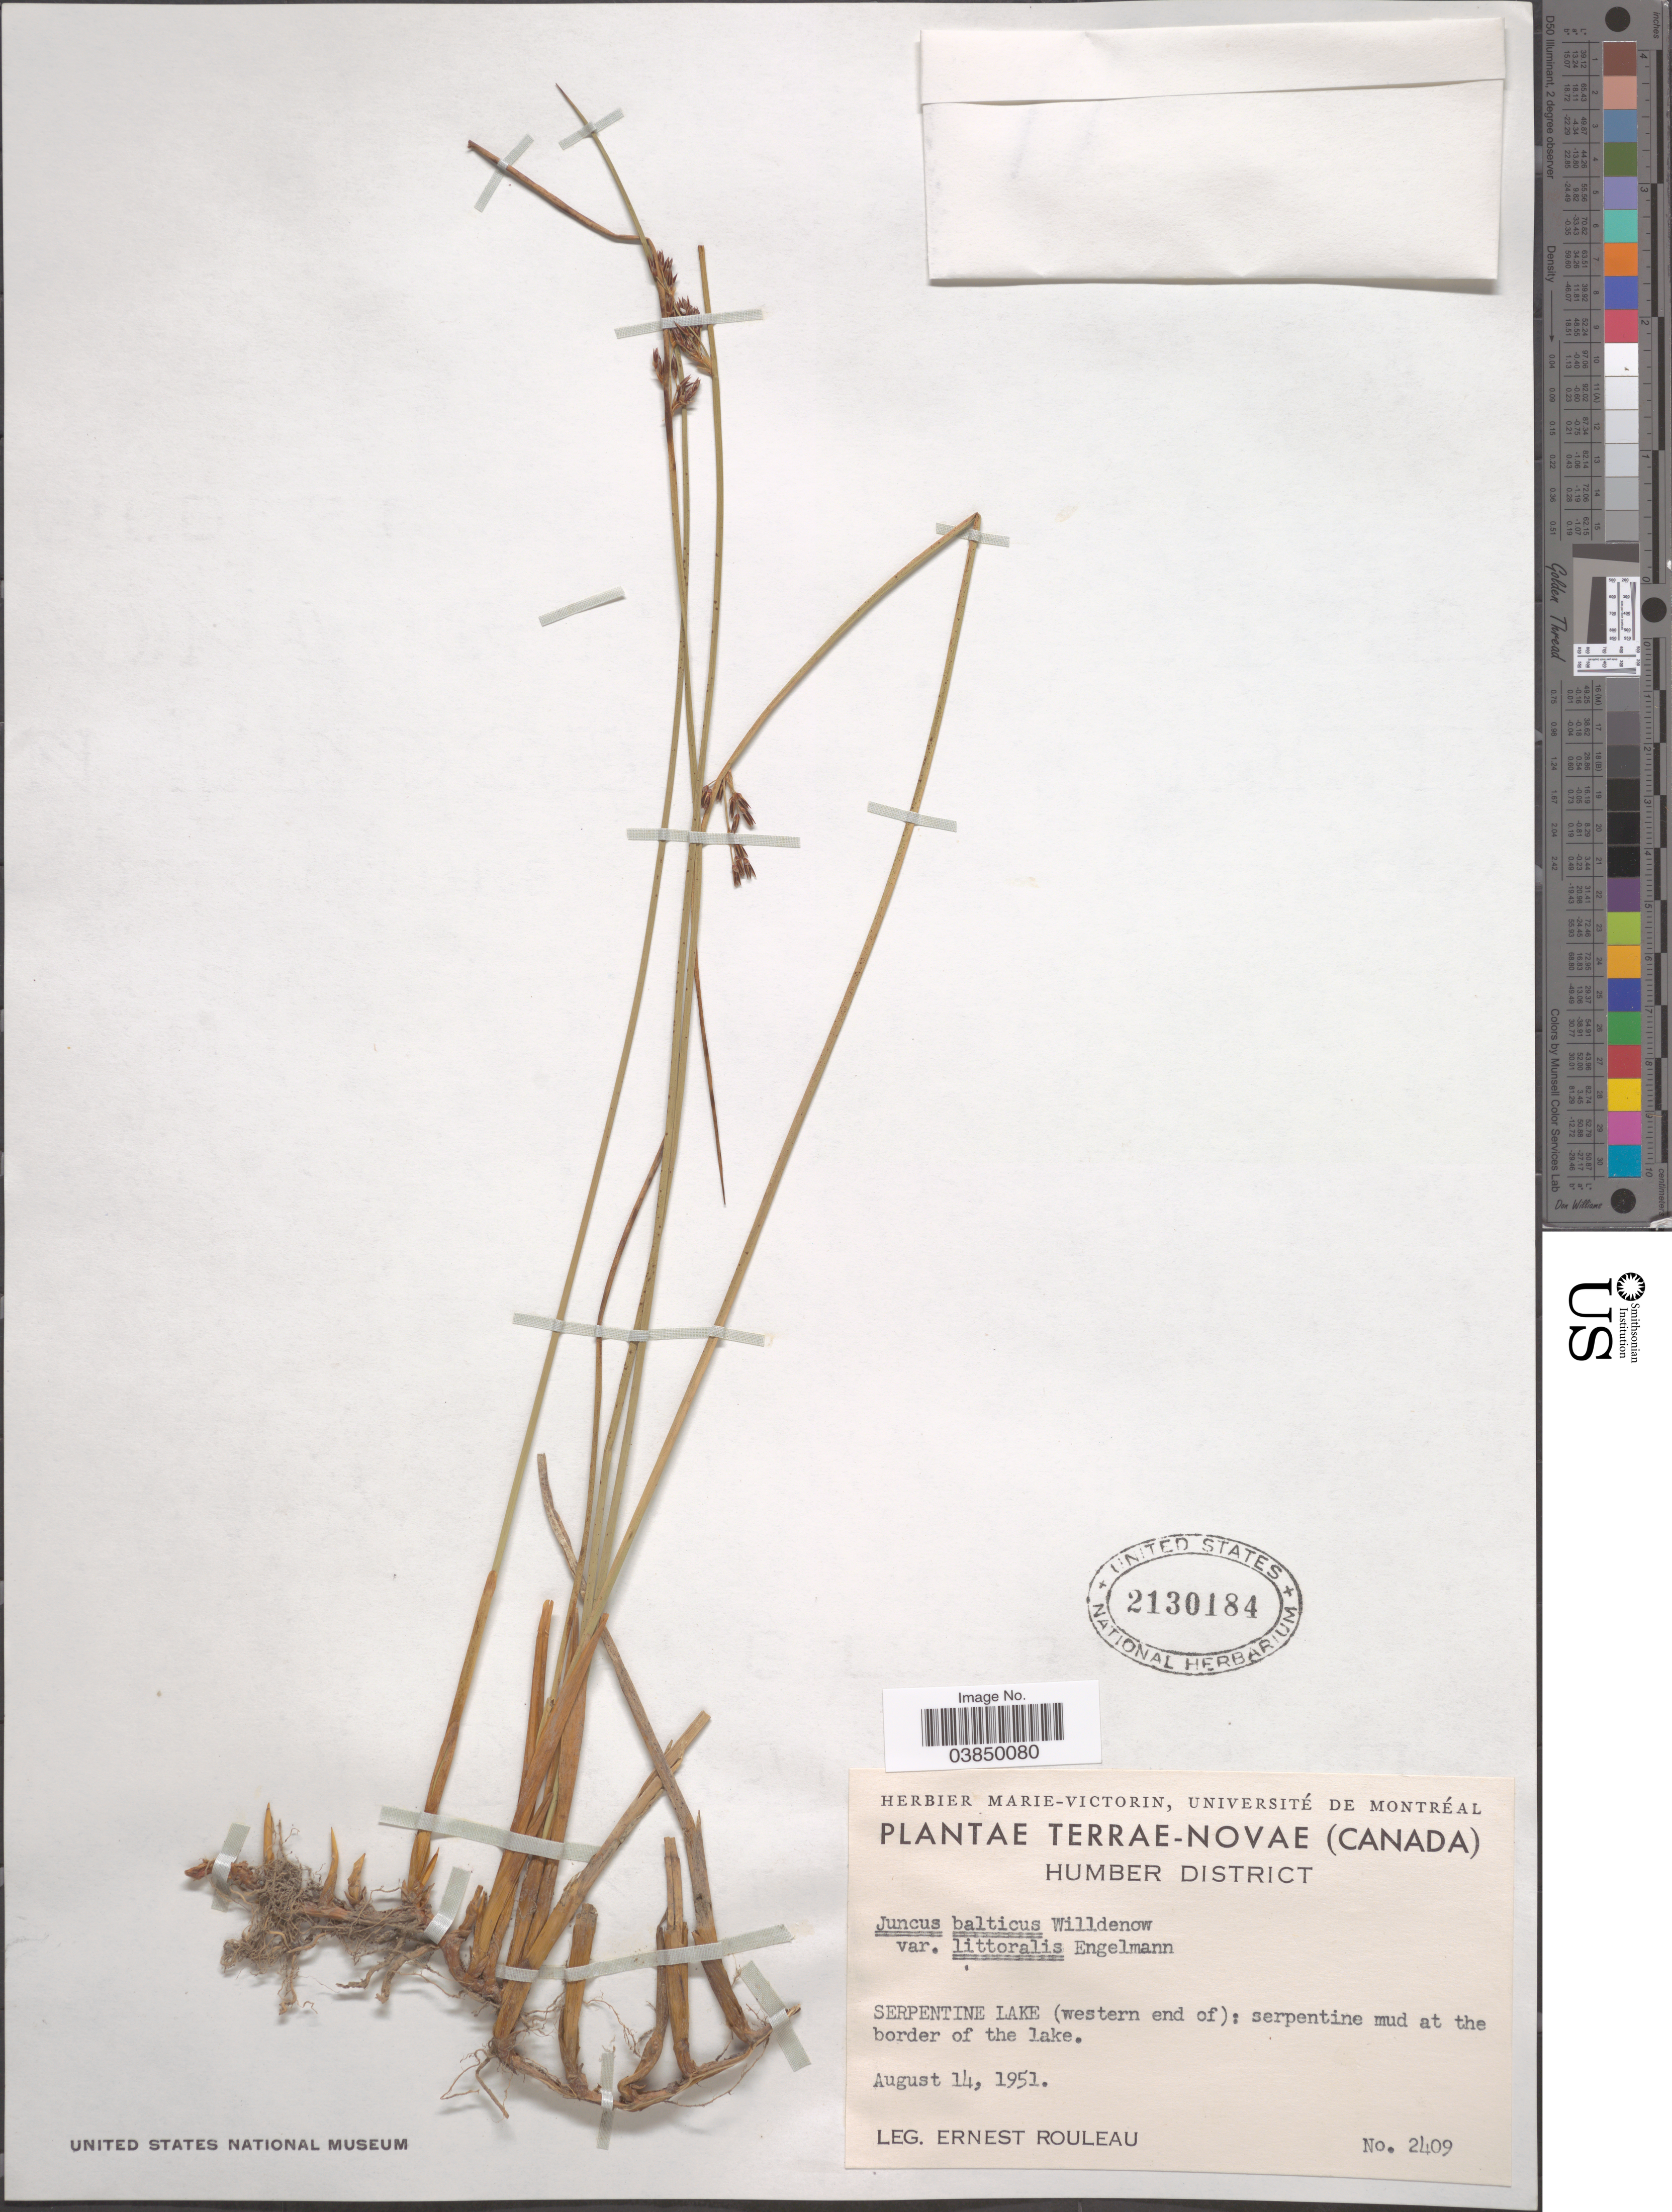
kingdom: Plantae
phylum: Tracheophyta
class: Liliopsida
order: Poales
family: Juncaceae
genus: Juncus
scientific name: Juncus balticus var. littoralis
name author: Engelm.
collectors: J. Rouleau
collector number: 2409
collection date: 1951-08-14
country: Canada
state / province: Newfoundland and Labrador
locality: Terrae-novae. Humber District. Serpentine Lake (western end of): serpentine mud at the border of the lake.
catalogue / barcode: US 2130184